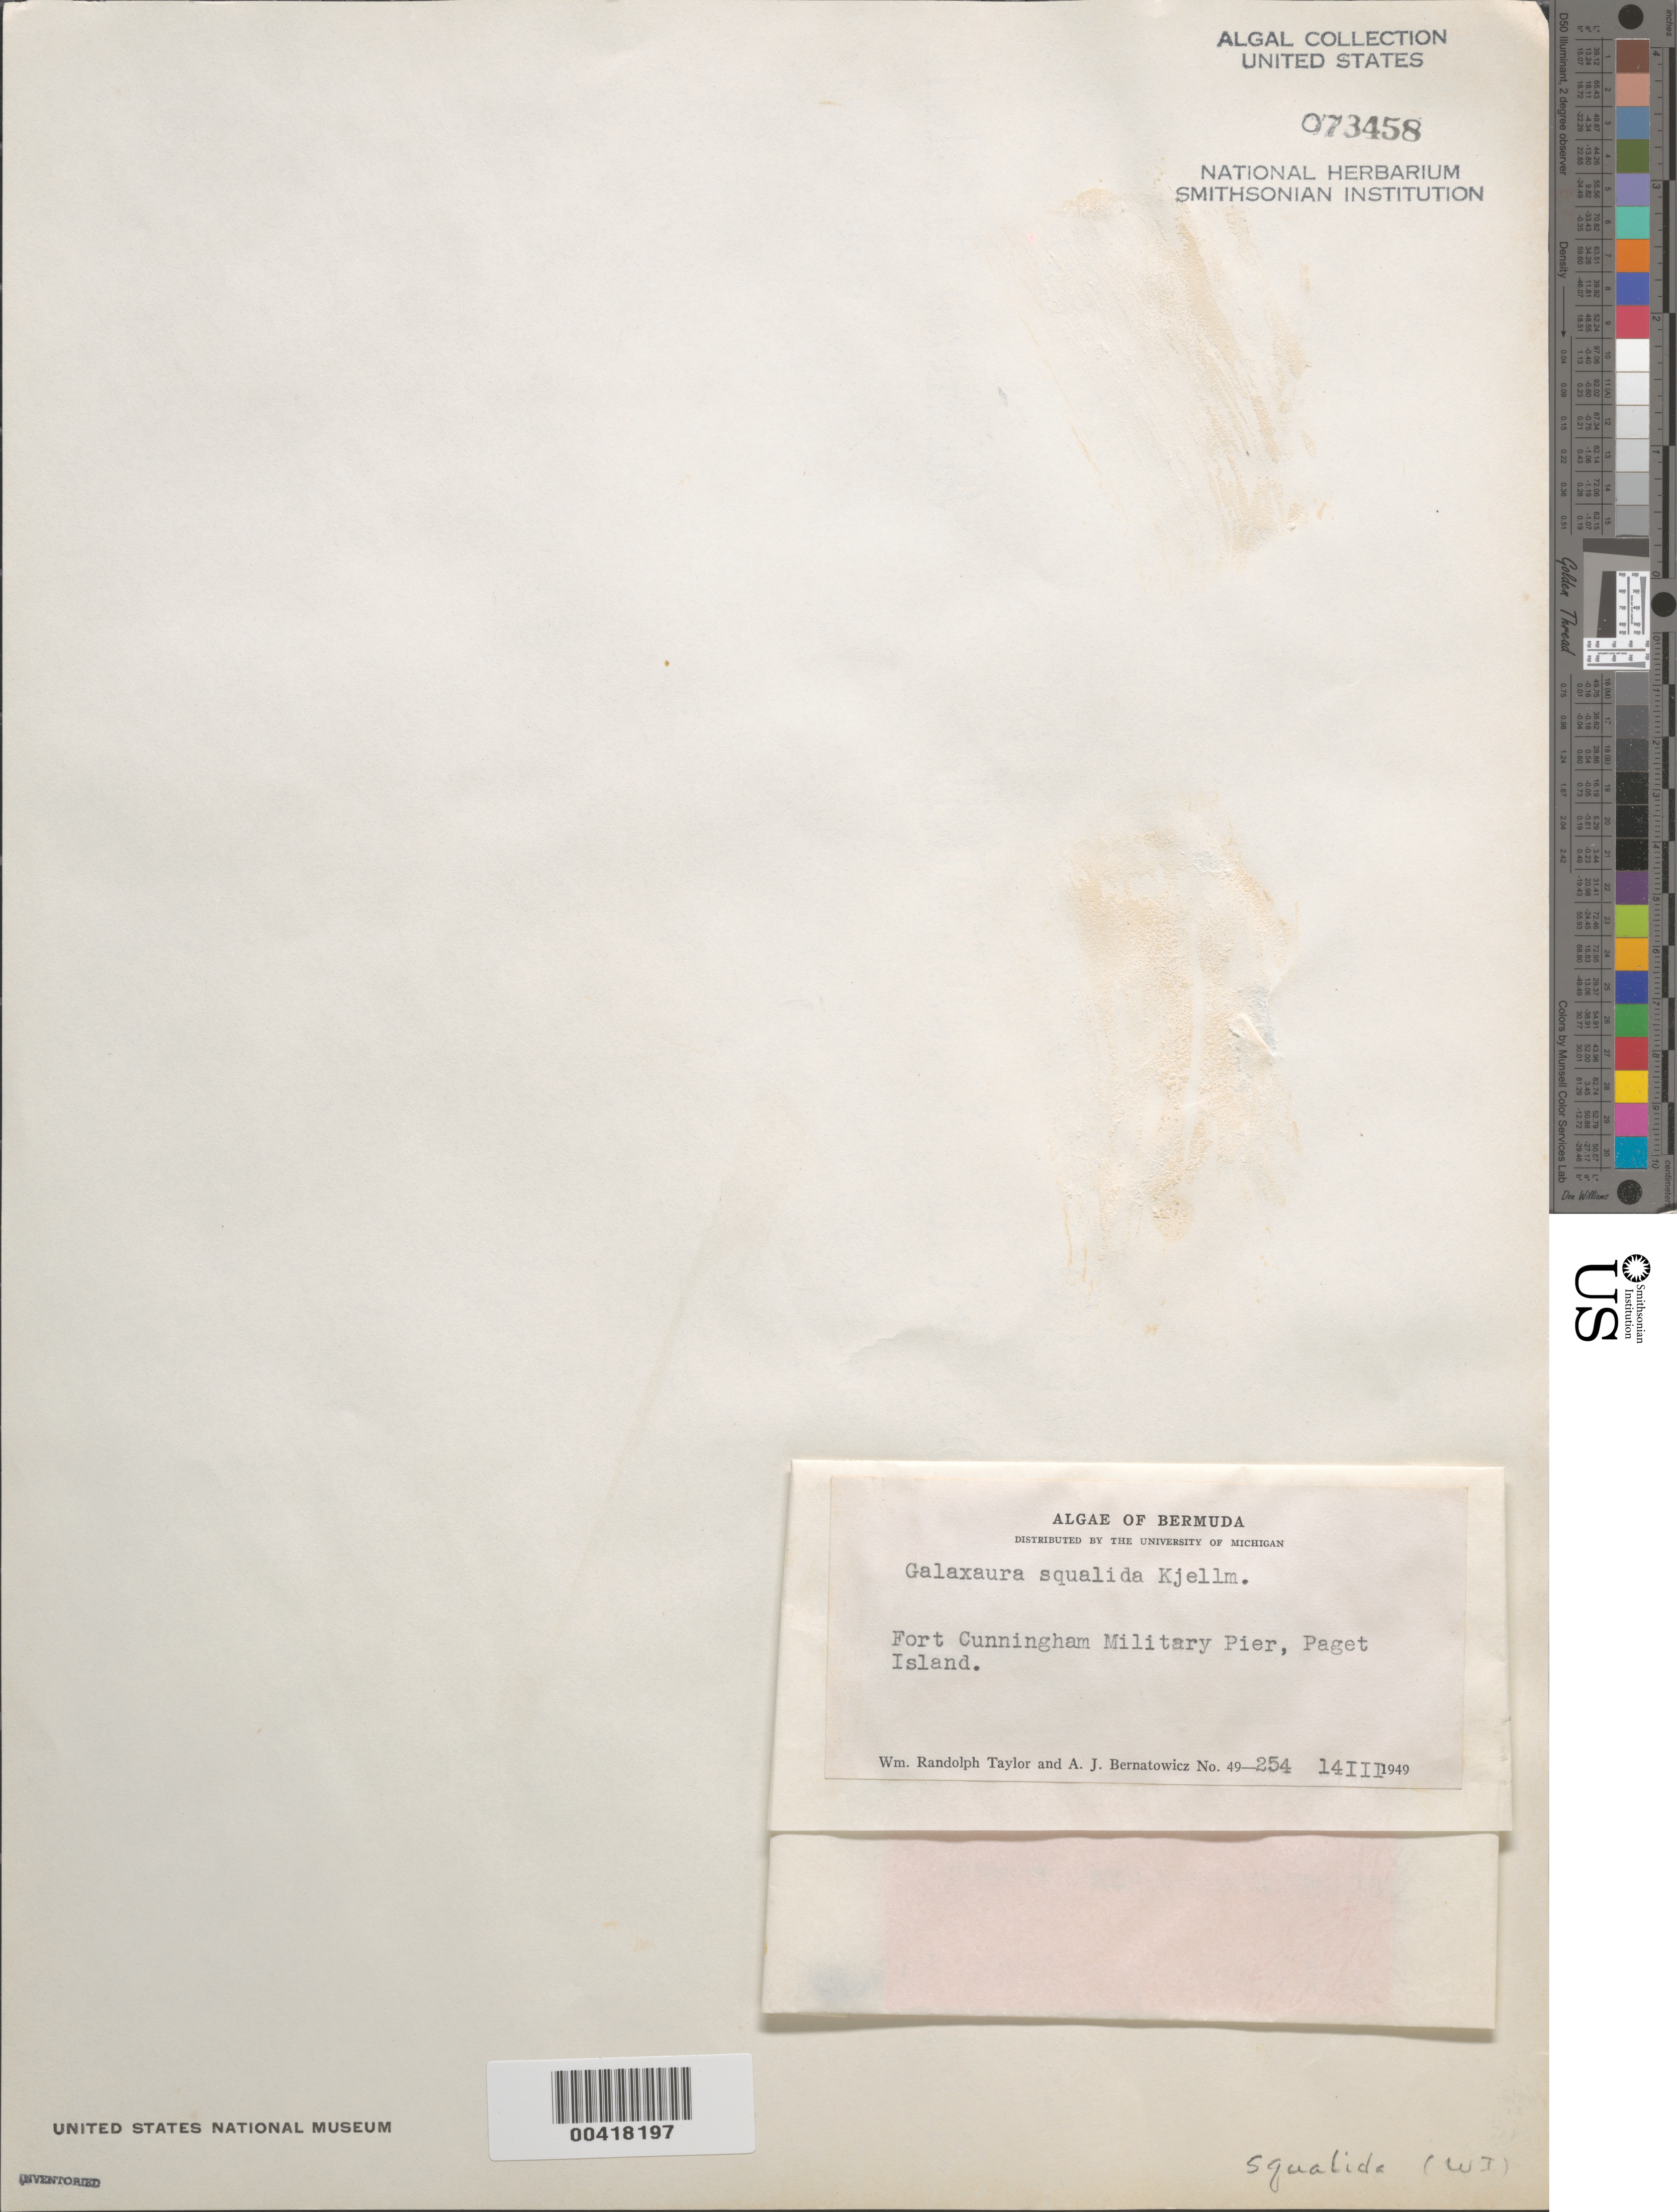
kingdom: Plantae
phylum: Rhodophyta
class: Florideophyceae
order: Nemaliales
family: Galaxauraceae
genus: Galaxaura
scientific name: Galaxaura rugosa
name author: (Ellis & Sol.) J.V.Lamouroux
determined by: Algae name updating Project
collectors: W. R. Taylor & A. Bernatowicz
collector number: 49-254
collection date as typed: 14 Mar 1949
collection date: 1949-03-14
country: Bermuda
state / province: Saint George's (parish)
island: Paget Island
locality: Fort Cunningham Miilitary Pier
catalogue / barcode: US 73458